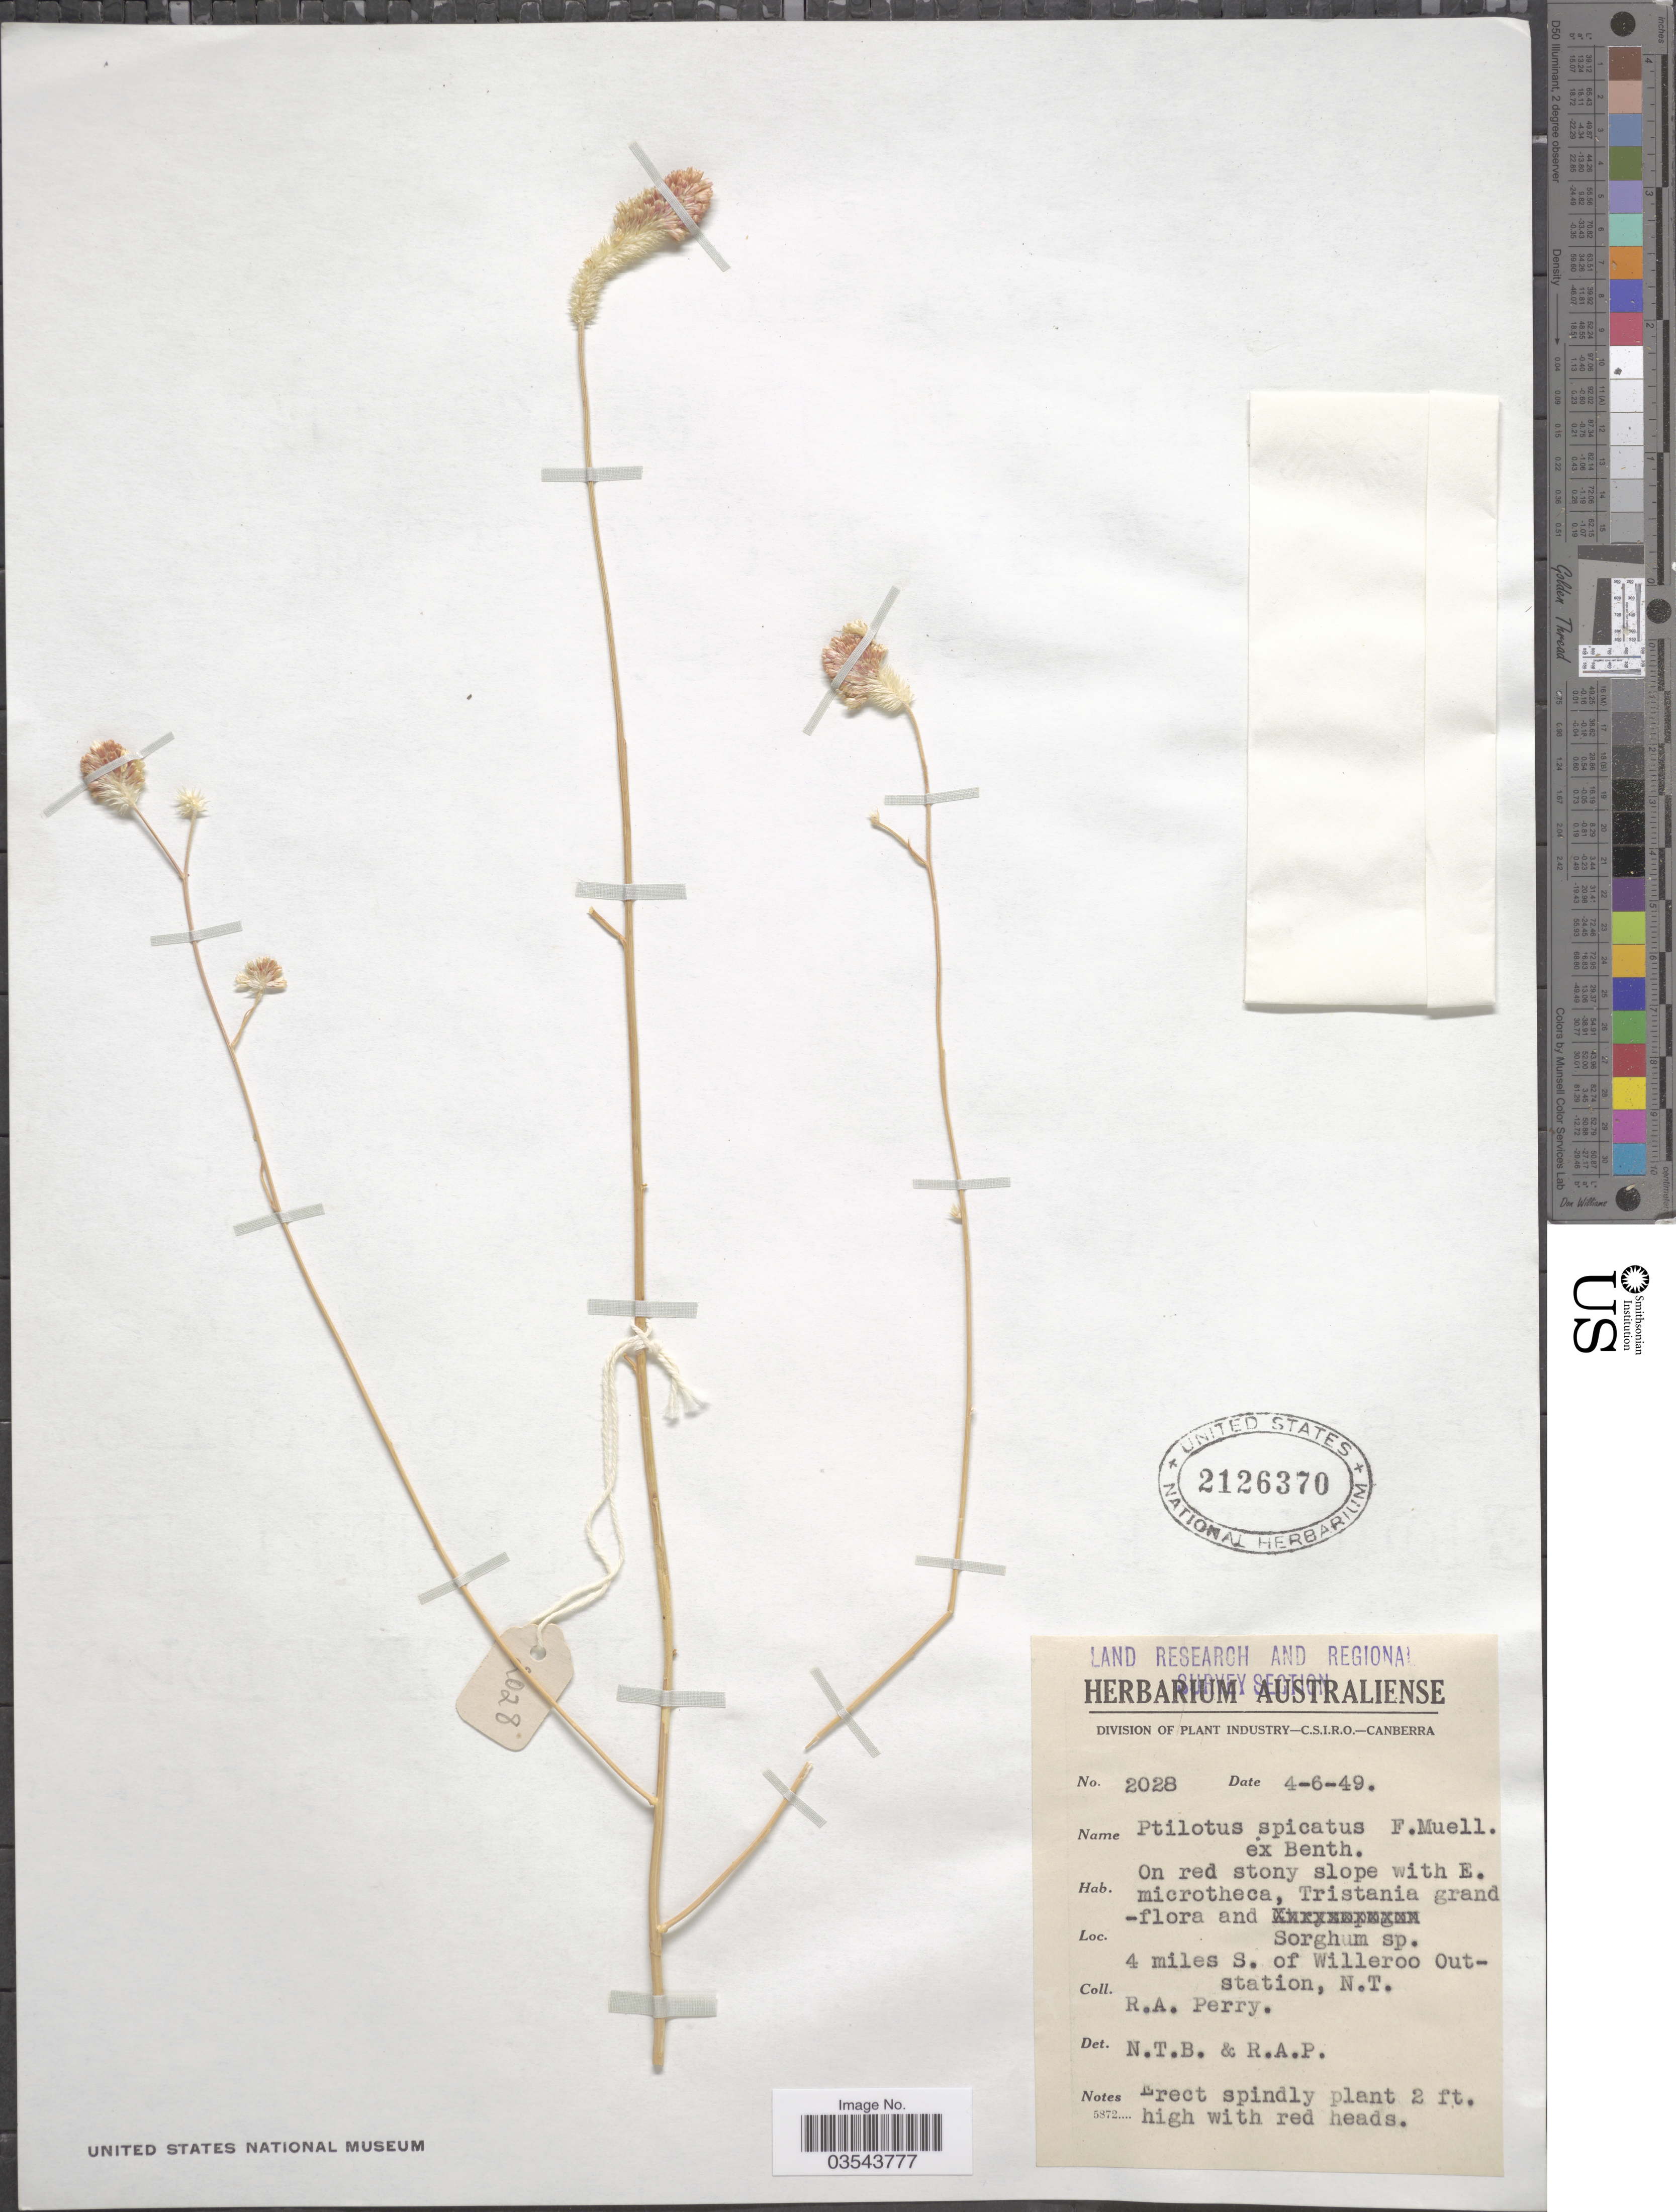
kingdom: Plantae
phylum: Tracheophyta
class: Magnoliopsida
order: Caryophyllales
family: Amaranthaceae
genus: Ptilotus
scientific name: Ptilotus spicatus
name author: F. Muell. ex Benth.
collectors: Perry, R. A.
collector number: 2028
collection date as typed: Transcribed d/m/y: 4/6/49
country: Australia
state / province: Northern Territory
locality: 4 miles S. of Willeroo Out-station.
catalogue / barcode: US 2126370